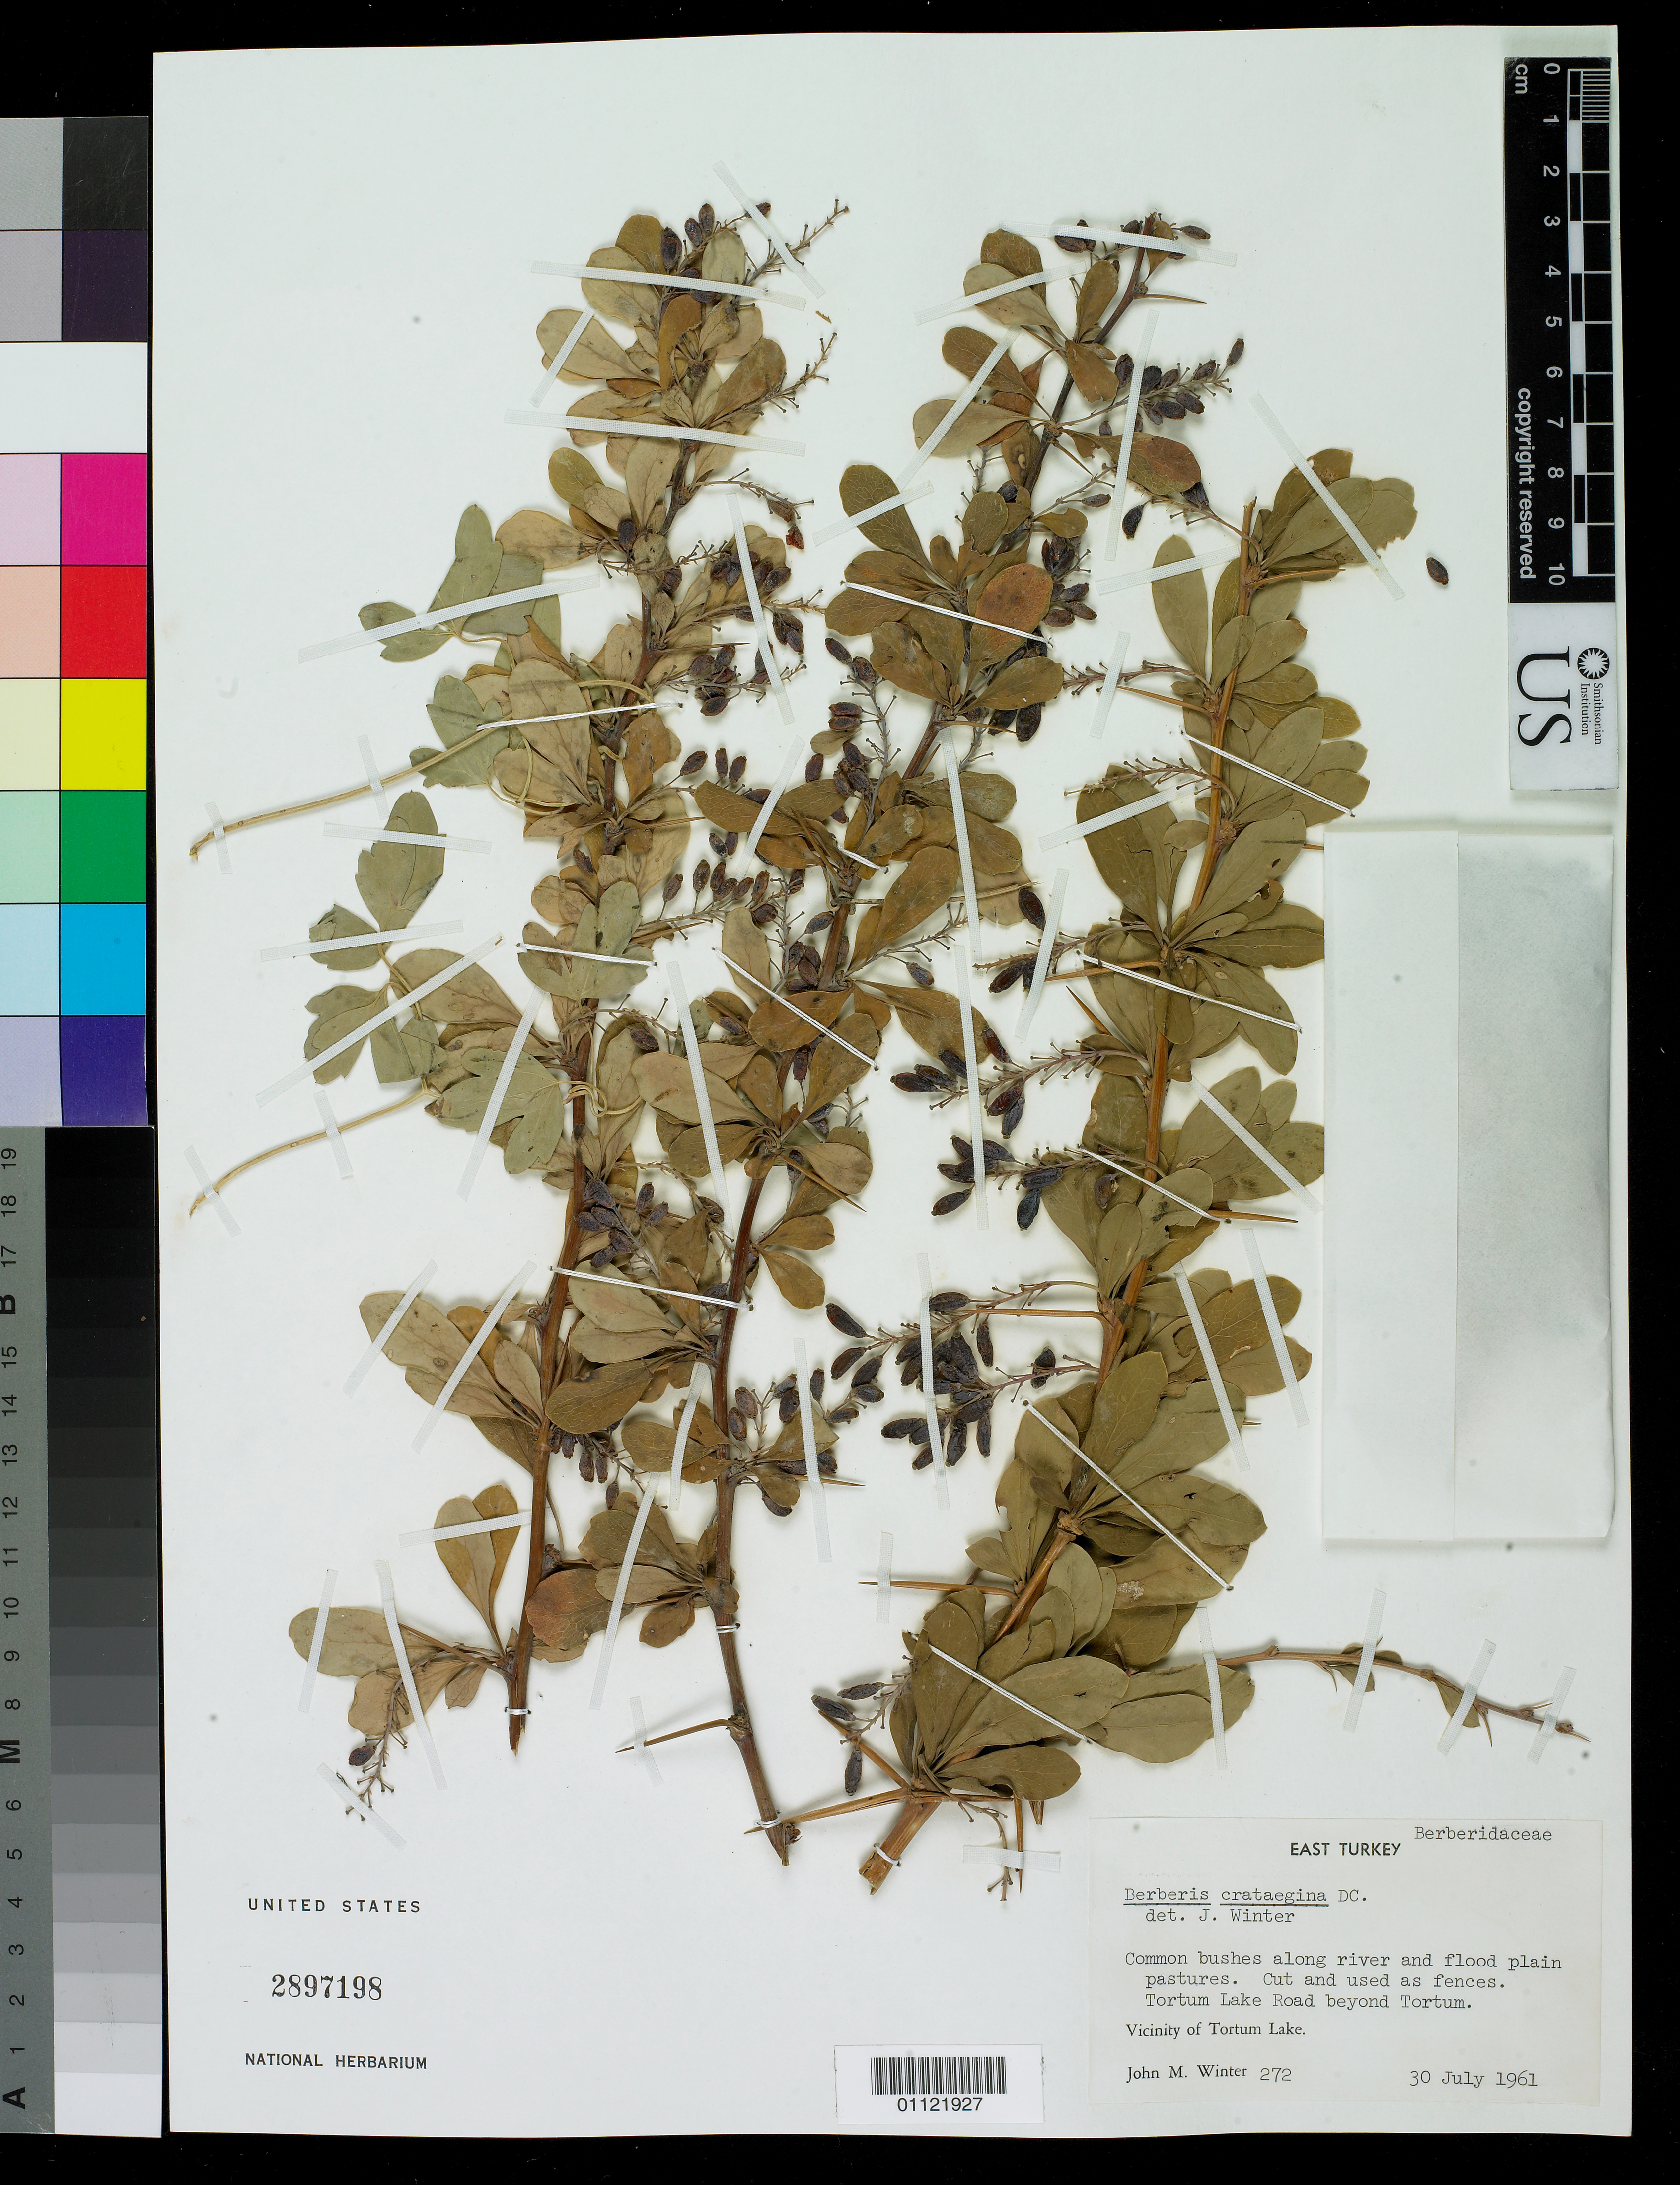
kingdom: Plantae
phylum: Tracheophyta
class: Magnoliopsida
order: Ranunculales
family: Berberidaceae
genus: Berberis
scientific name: Berberis crataegina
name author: DC.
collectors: J. M. Winter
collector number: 272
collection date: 1961-07-30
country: Turkey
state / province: Erzurum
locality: Tortum Lake Road beyond Tortum. Eastern Turkey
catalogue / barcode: US 2897198